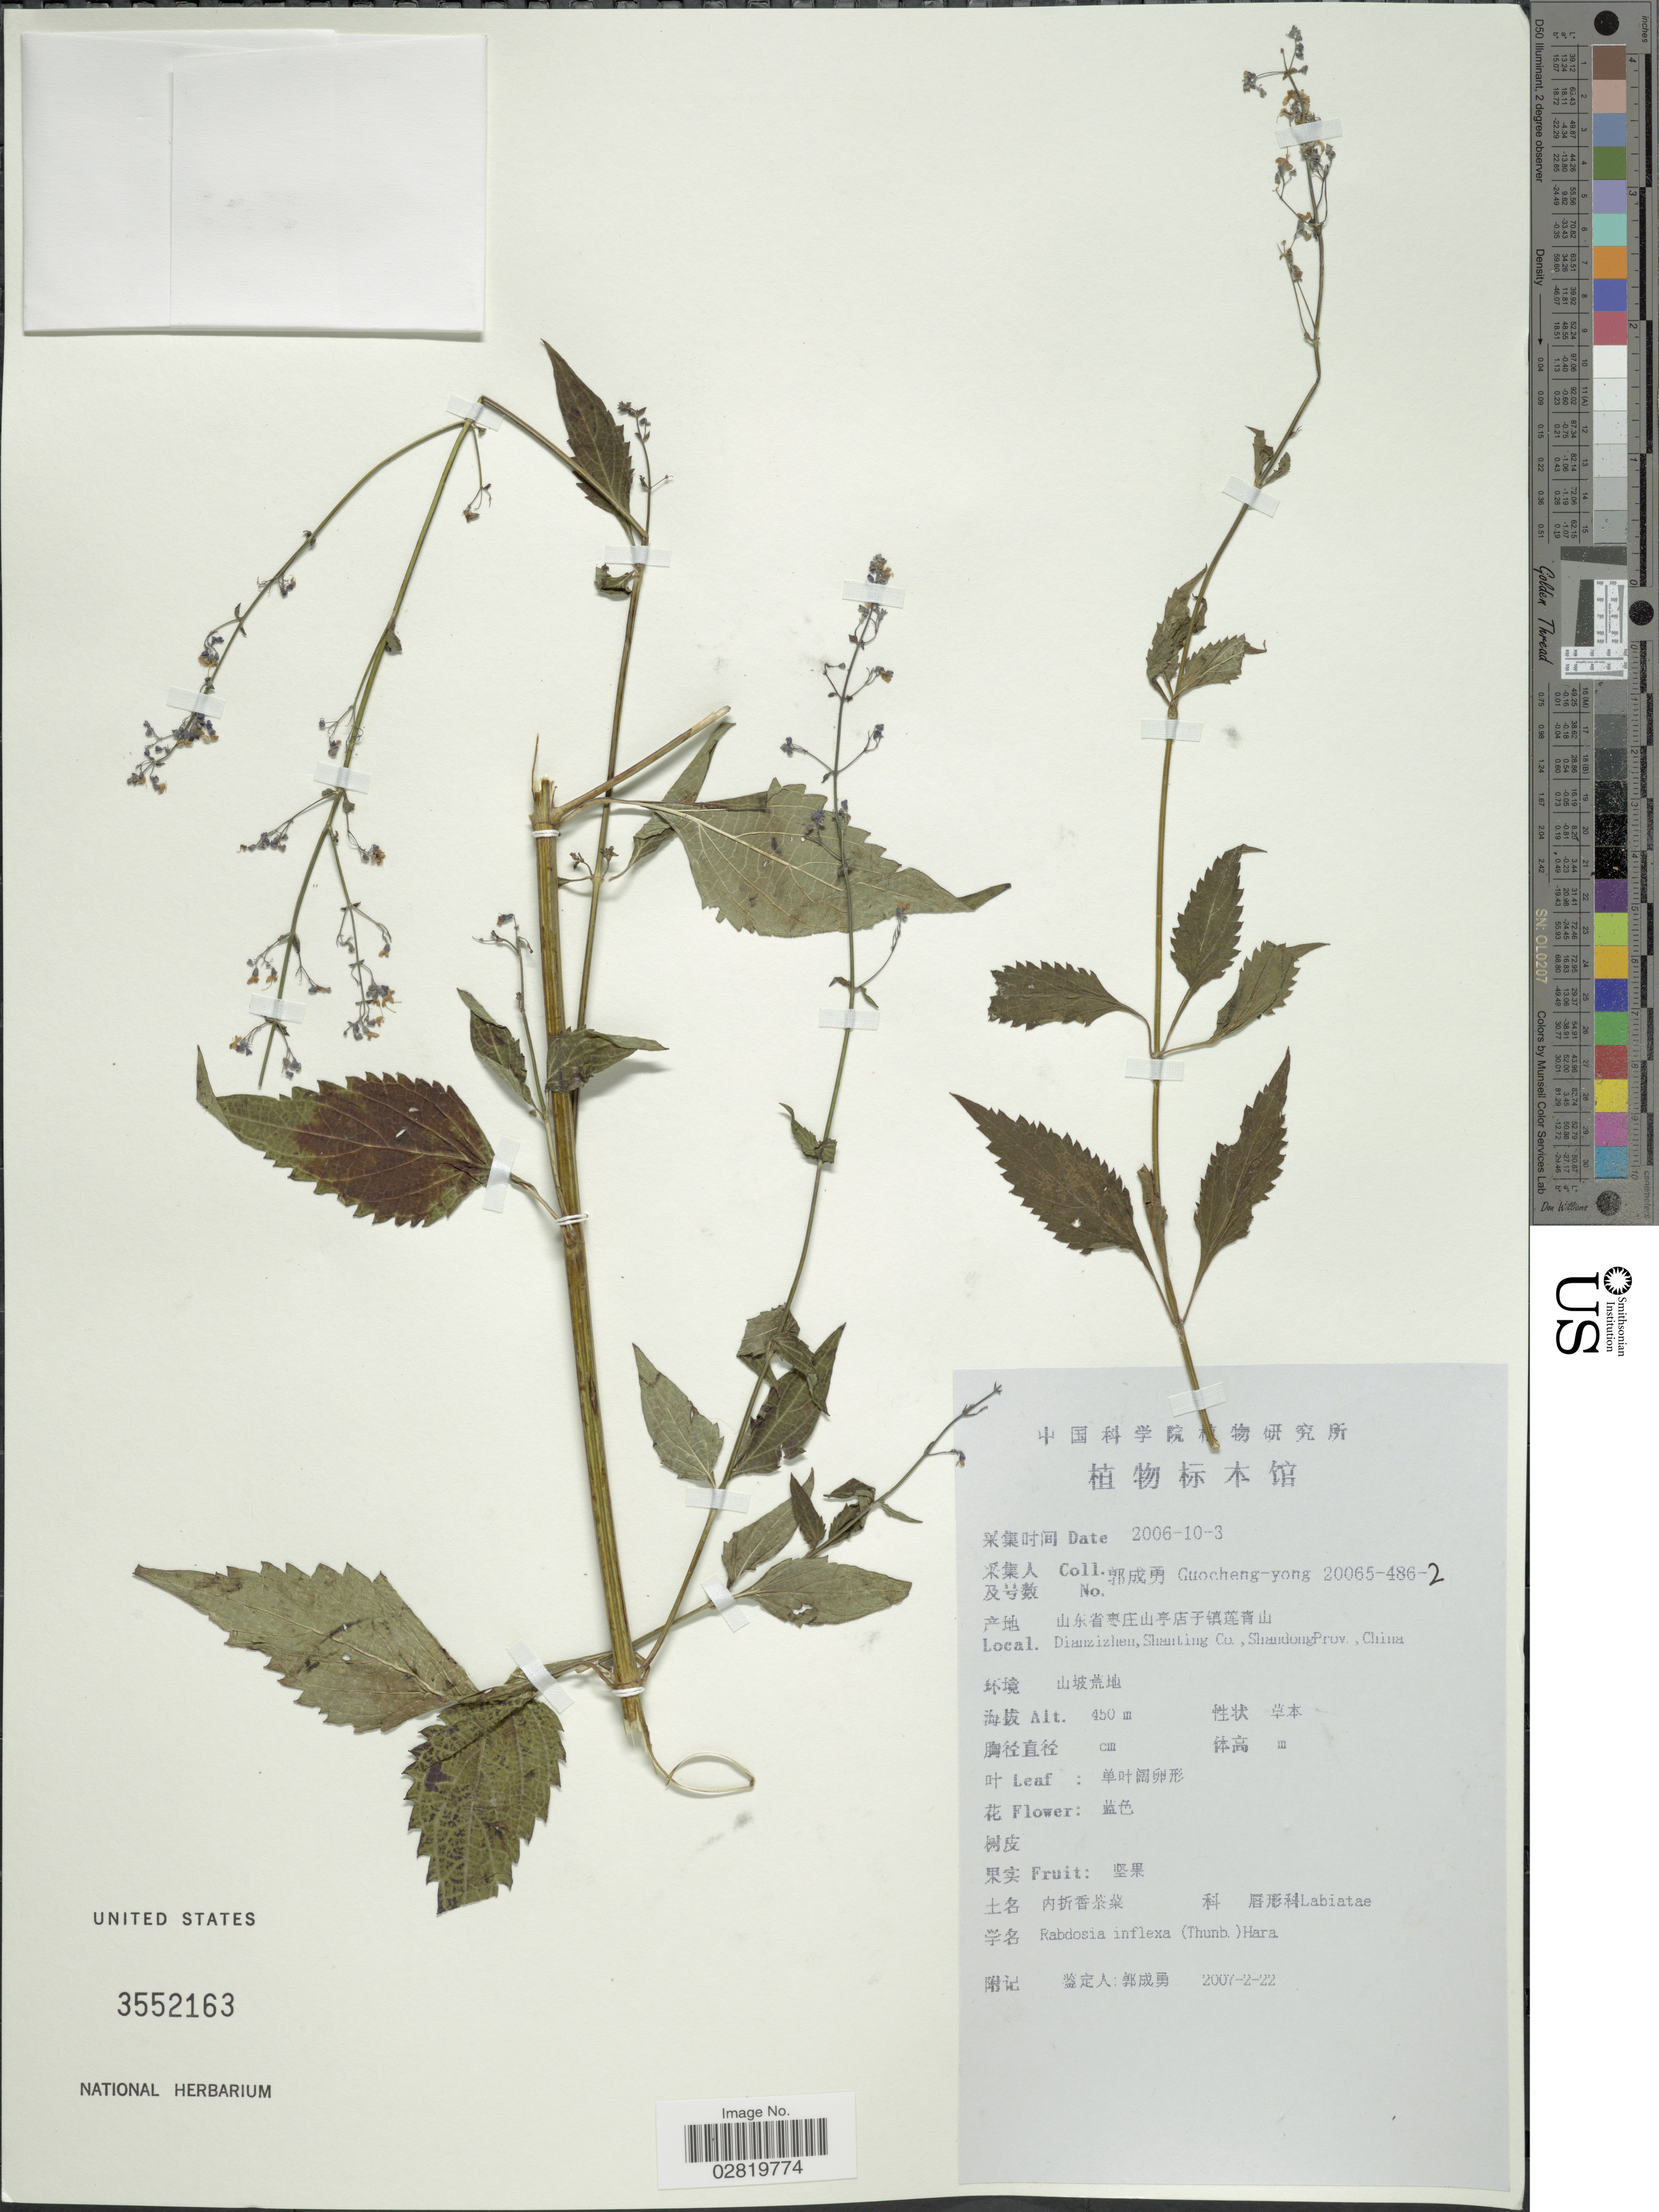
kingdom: Plantae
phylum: Tracheophyta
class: Magnoliopsida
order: Lamiales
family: Lamiaceae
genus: Ocimum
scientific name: Ocimum inflexum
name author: Thunb.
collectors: Guo cheng-yong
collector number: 20065-486-2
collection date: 2006-10-03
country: China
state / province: Shandong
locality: Dianzizhen, Shanting Co., ShandongProv., China.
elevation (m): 450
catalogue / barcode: US 3552163